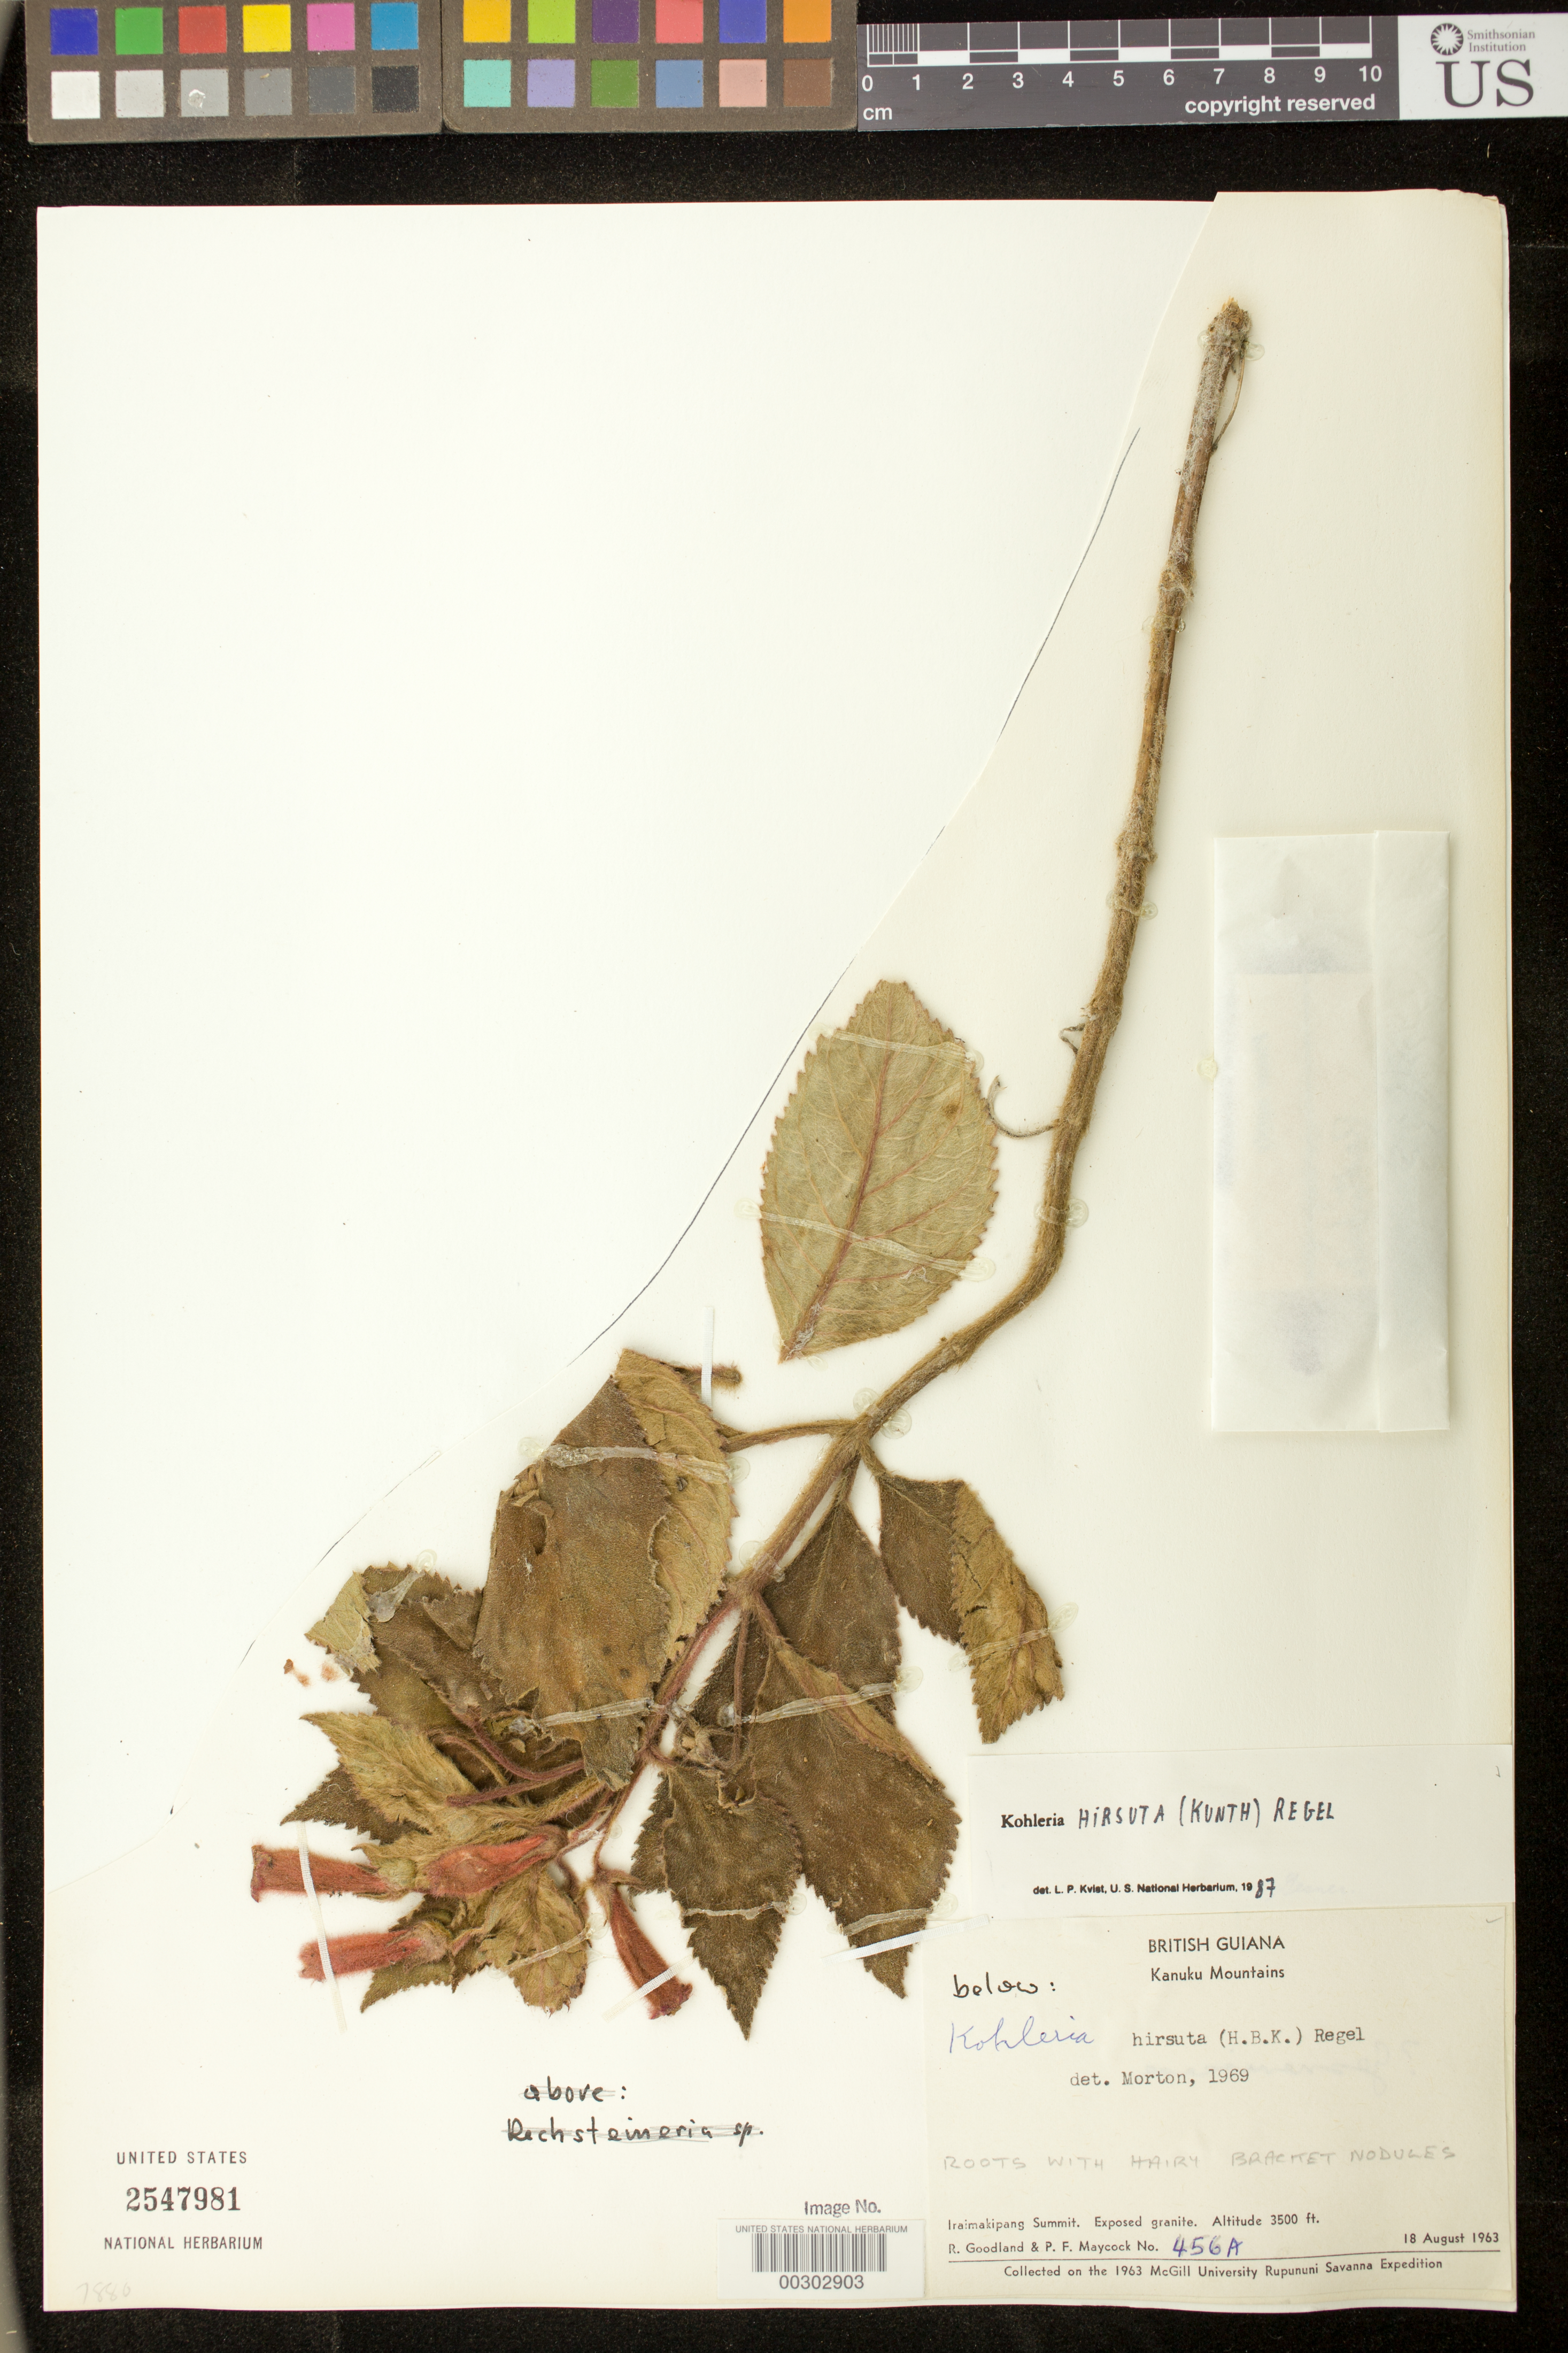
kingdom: Plantae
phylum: Tracheophyta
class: Magnoliopsida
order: Lamiales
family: Gesneriaceae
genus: Kohleria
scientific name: Kohleria hirsuta var. hirsuta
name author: (Kunth) Regel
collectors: R. Goodland & P. Maycock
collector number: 456 A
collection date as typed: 18 Aug 1963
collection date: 1963-08-18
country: Guyana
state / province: U. Takutu-U. Essequibo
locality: Kanuku Mountains, Iraimakipang summit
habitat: Exposed granite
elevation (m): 1067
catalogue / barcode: US 2547981